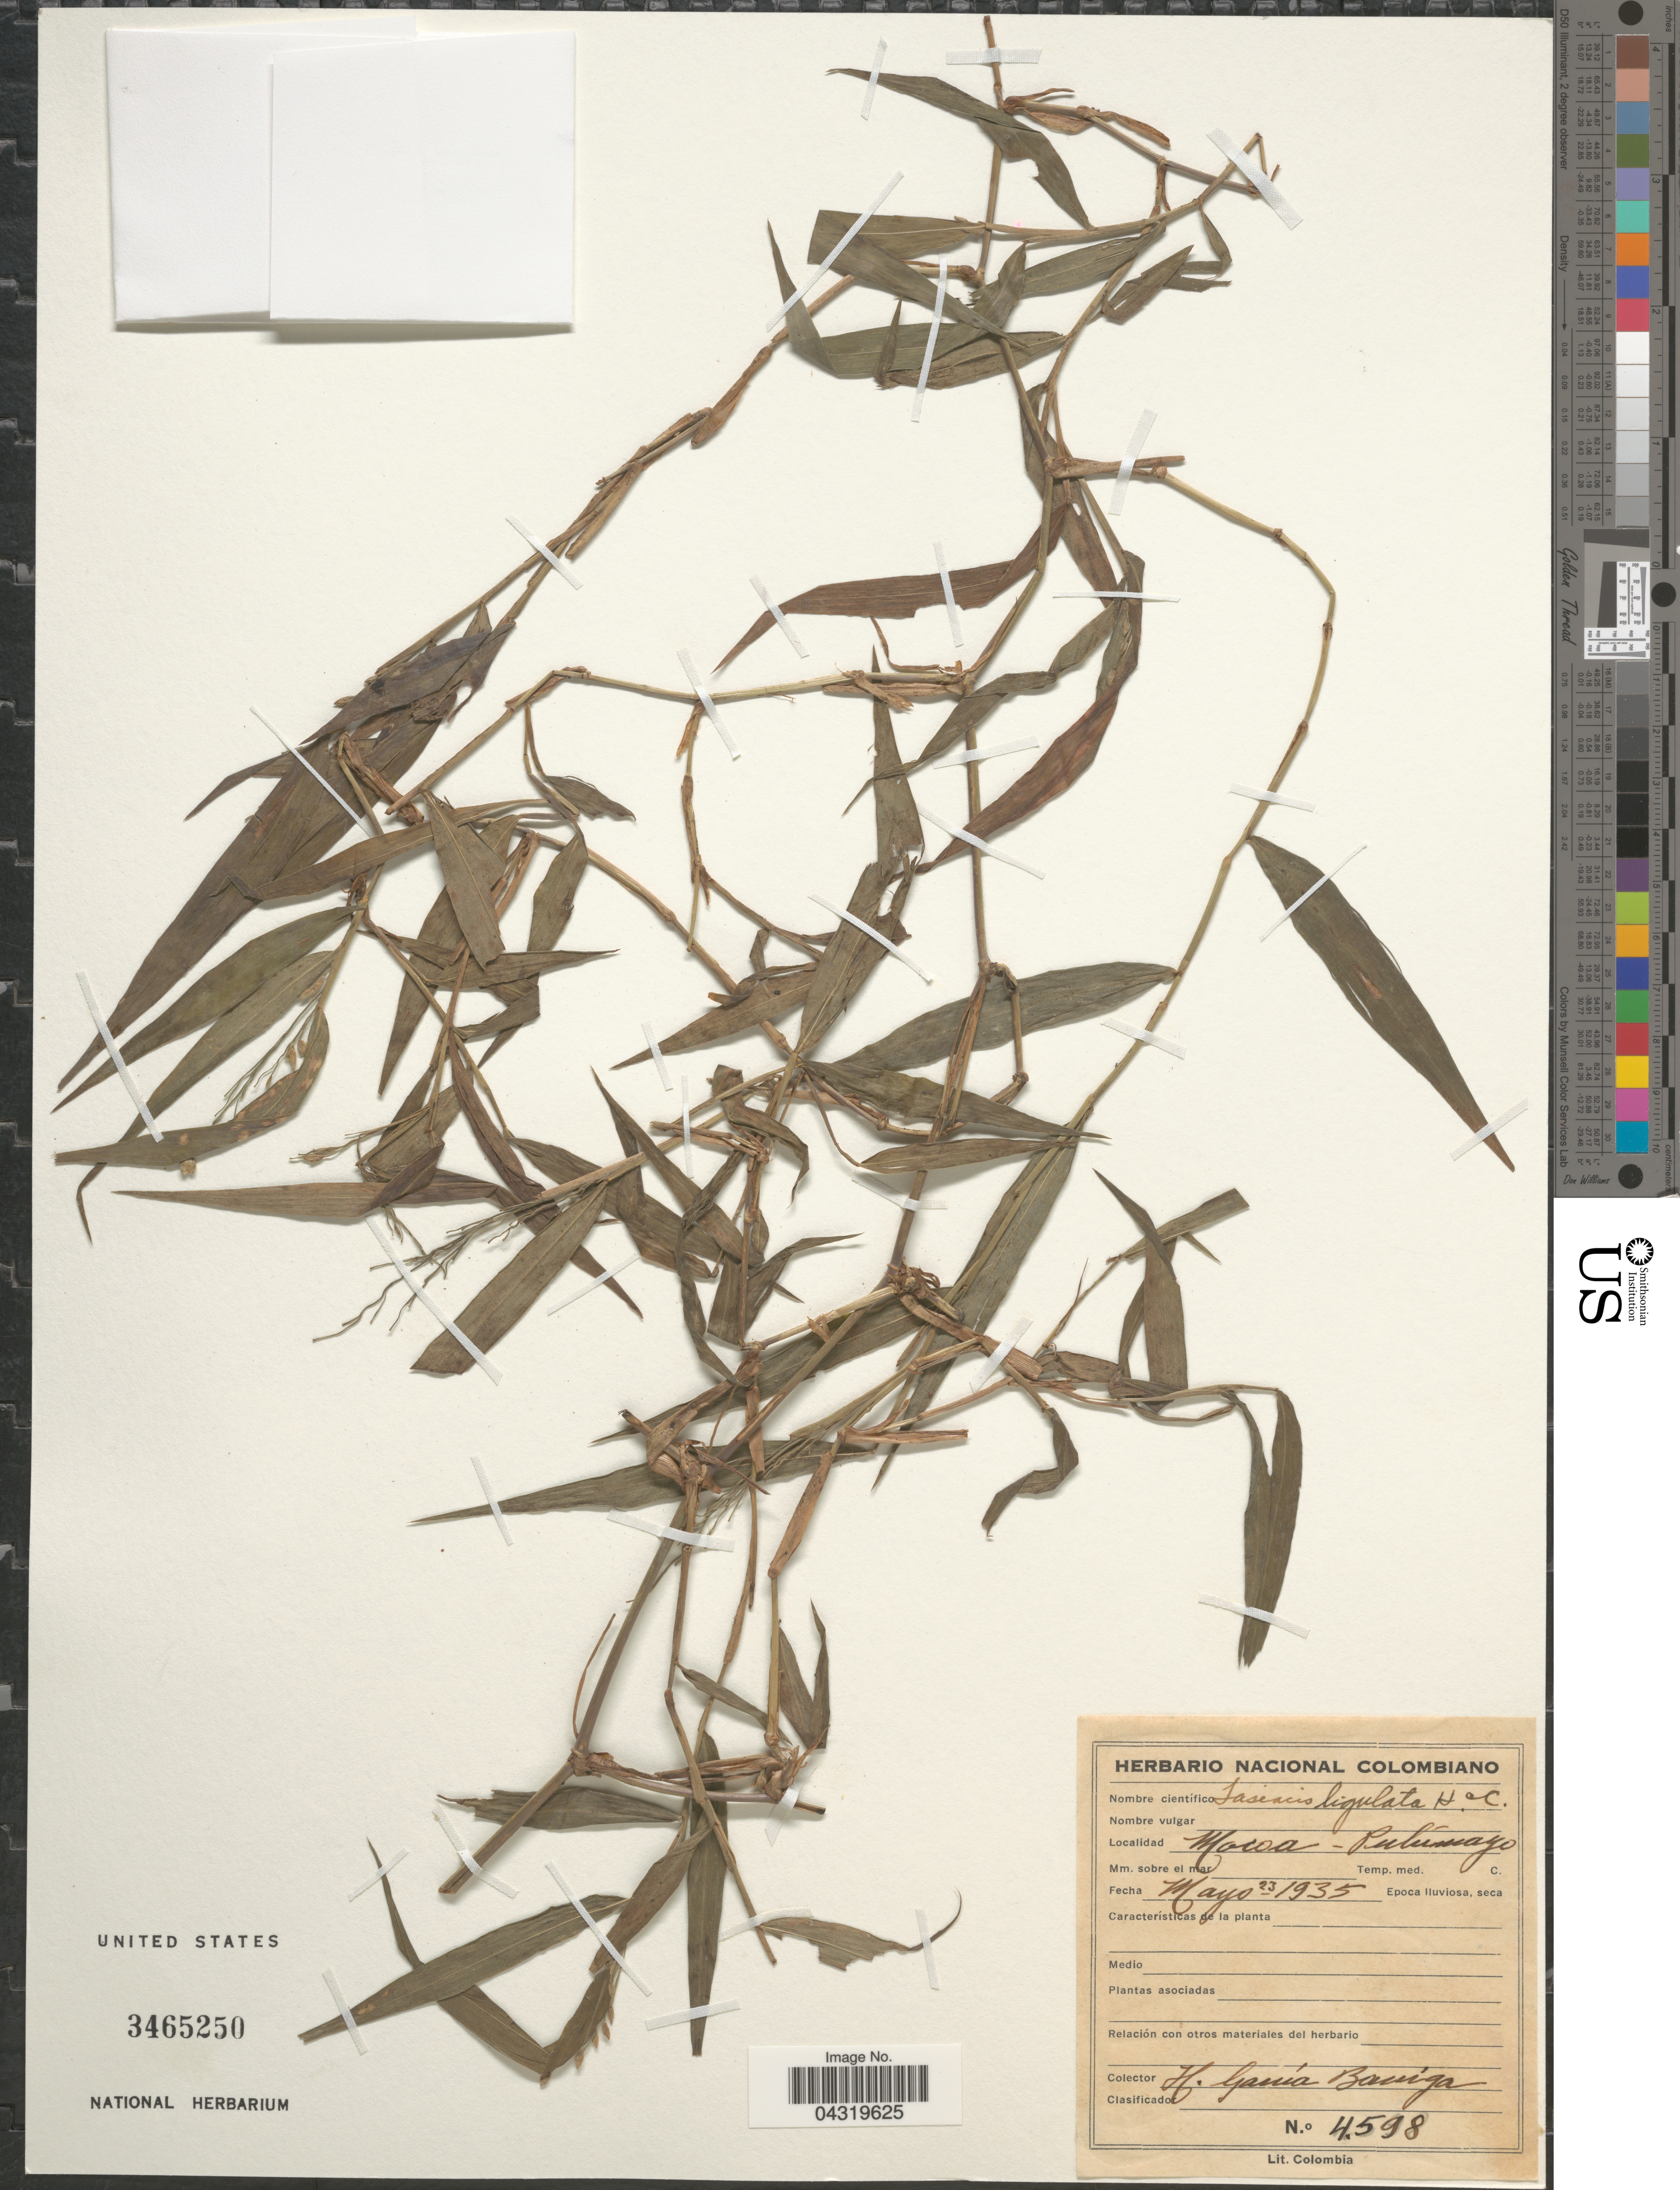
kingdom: Plantae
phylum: Tracheophyta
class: Liliopsida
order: Poales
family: Poaceae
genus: Lasiacis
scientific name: Lasiacis ligulata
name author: Hitchc. & Chase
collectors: H. García Barriga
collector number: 4598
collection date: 1935-05-23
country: Colombia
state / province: Putumayo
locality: Mocoa.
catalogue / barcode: US 3465250